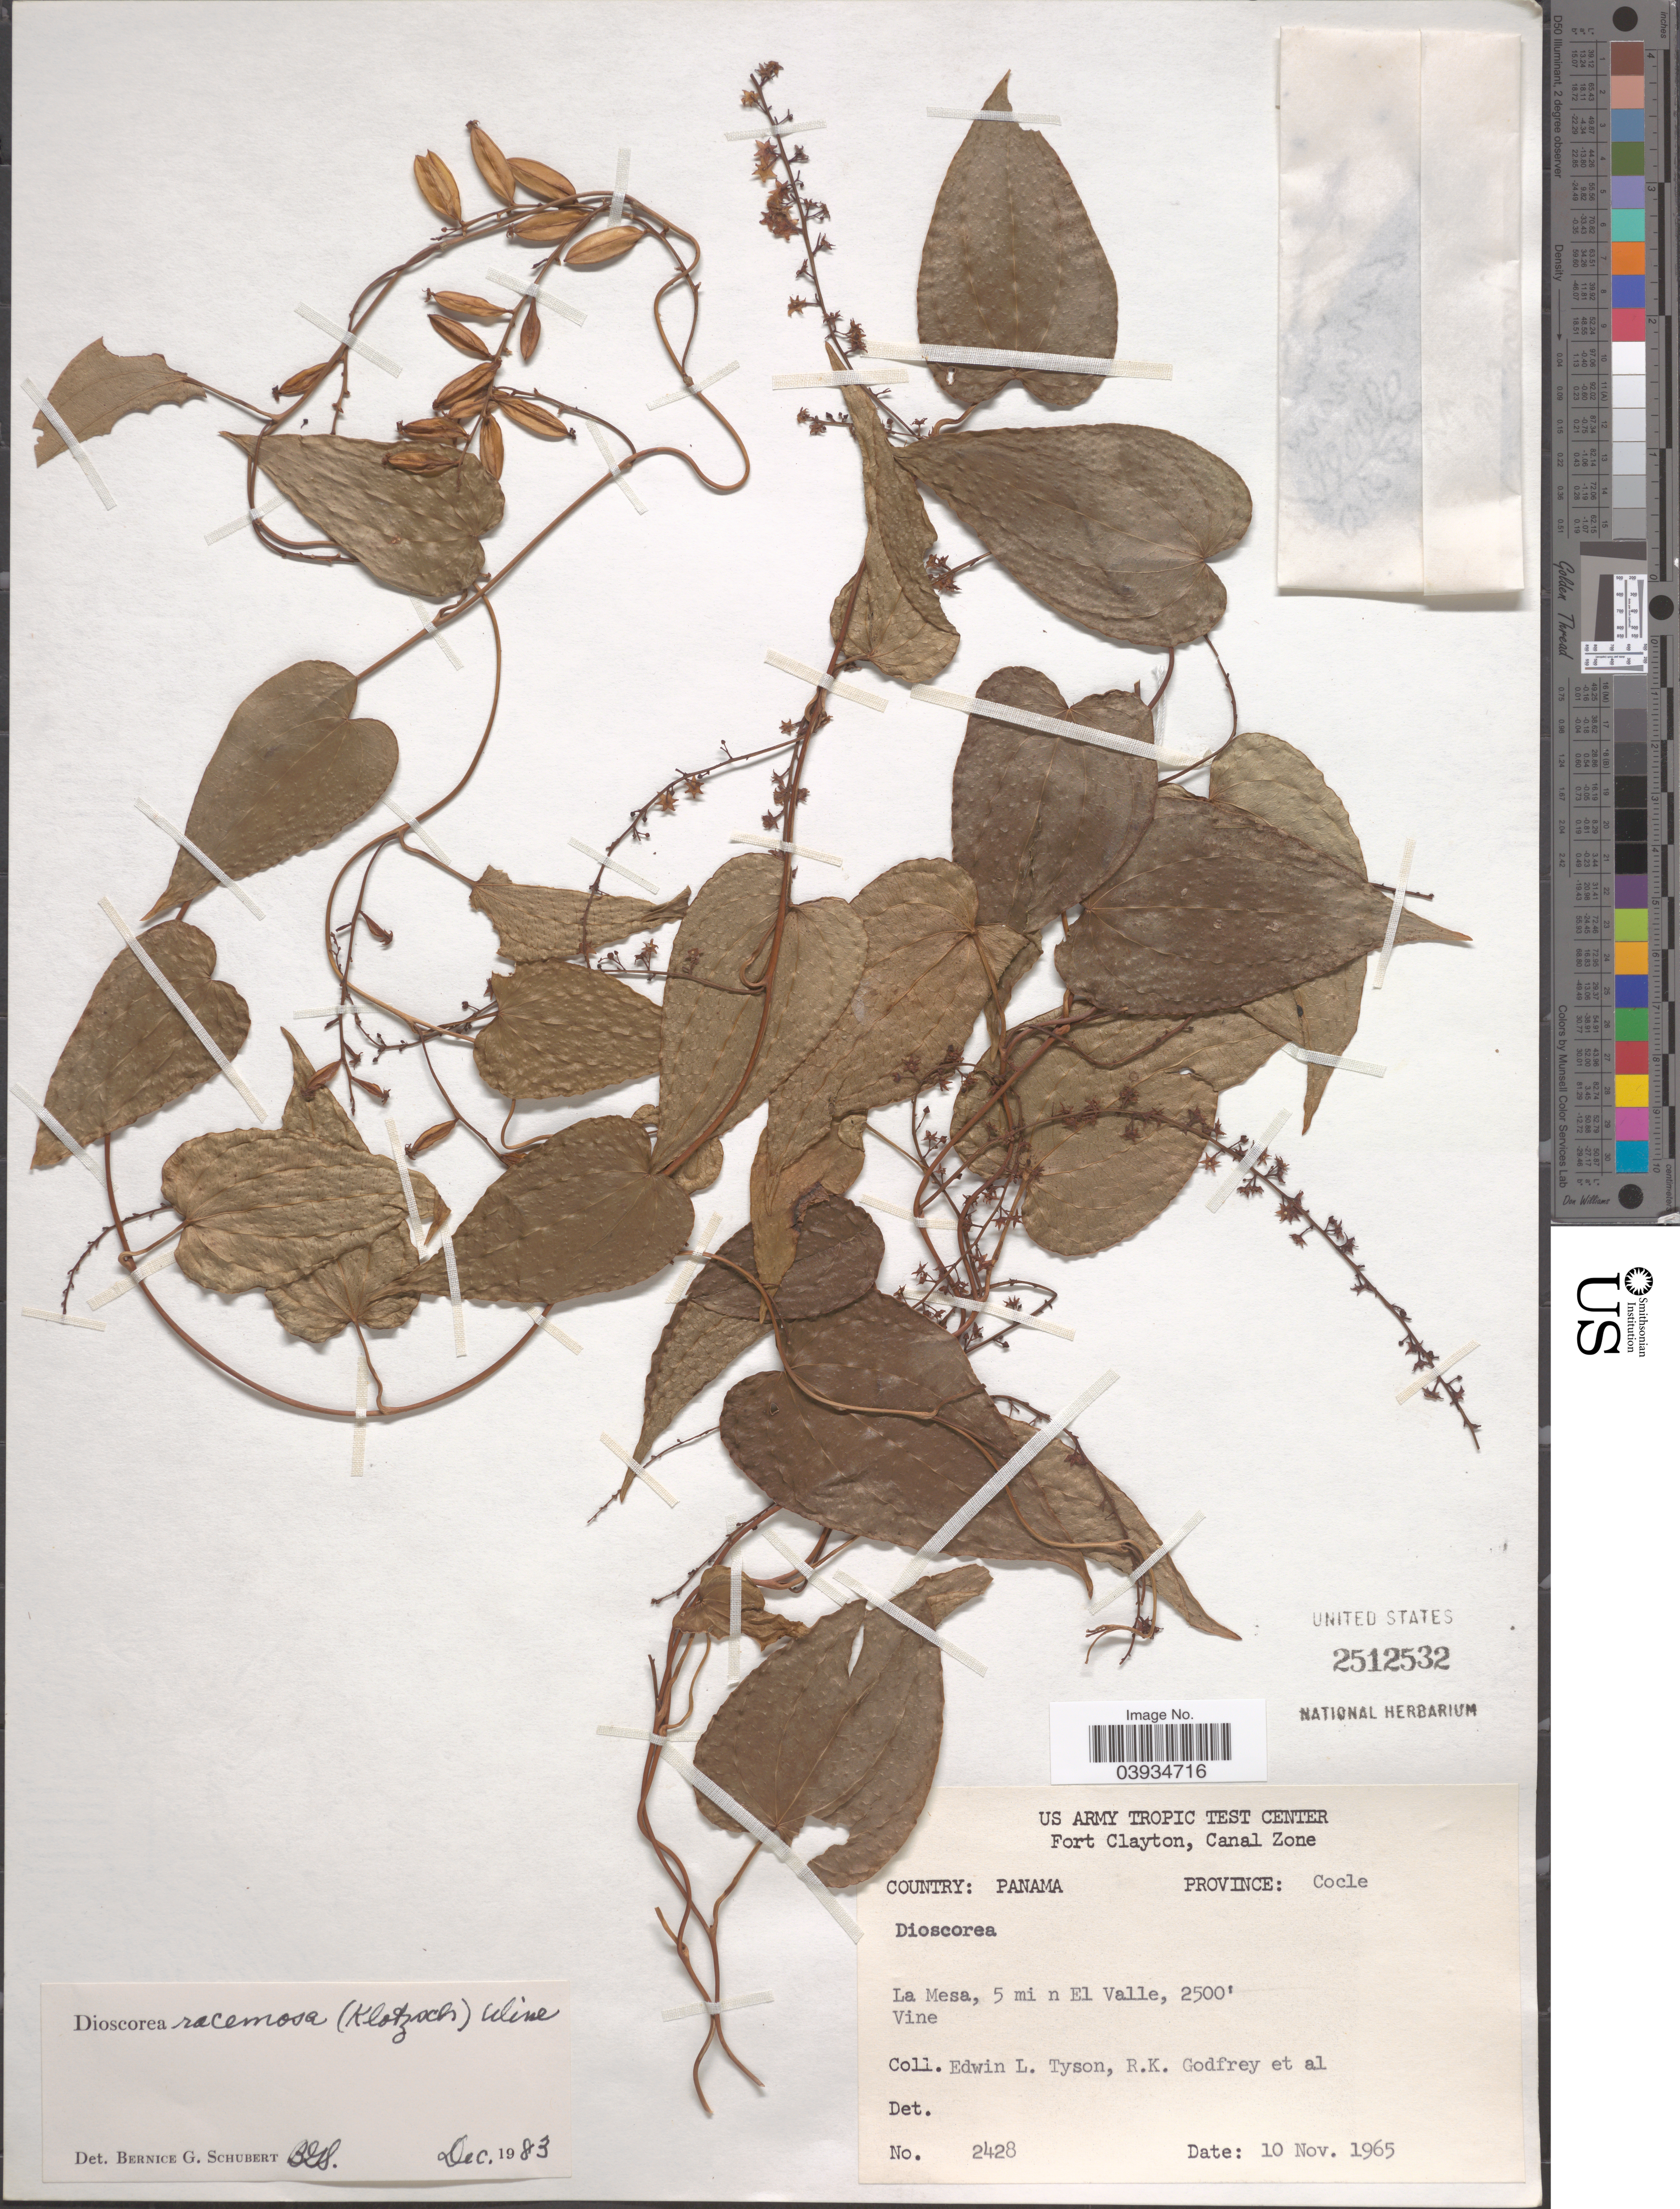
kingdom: Plantae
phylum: Tracheophyta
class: Liliopsida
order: Dioscoreales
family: Dioscoreaceae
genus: Dioscorea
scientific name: Dioscorea racemosa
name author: Rusby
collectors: E. L. Tyson, R. K. Godfrey & et al.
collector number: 2428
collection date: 1965-11-10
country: Panama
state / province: Cocle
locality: La Mesa, 5 mi n El Valle.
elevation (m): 762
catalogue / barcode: US 2512532